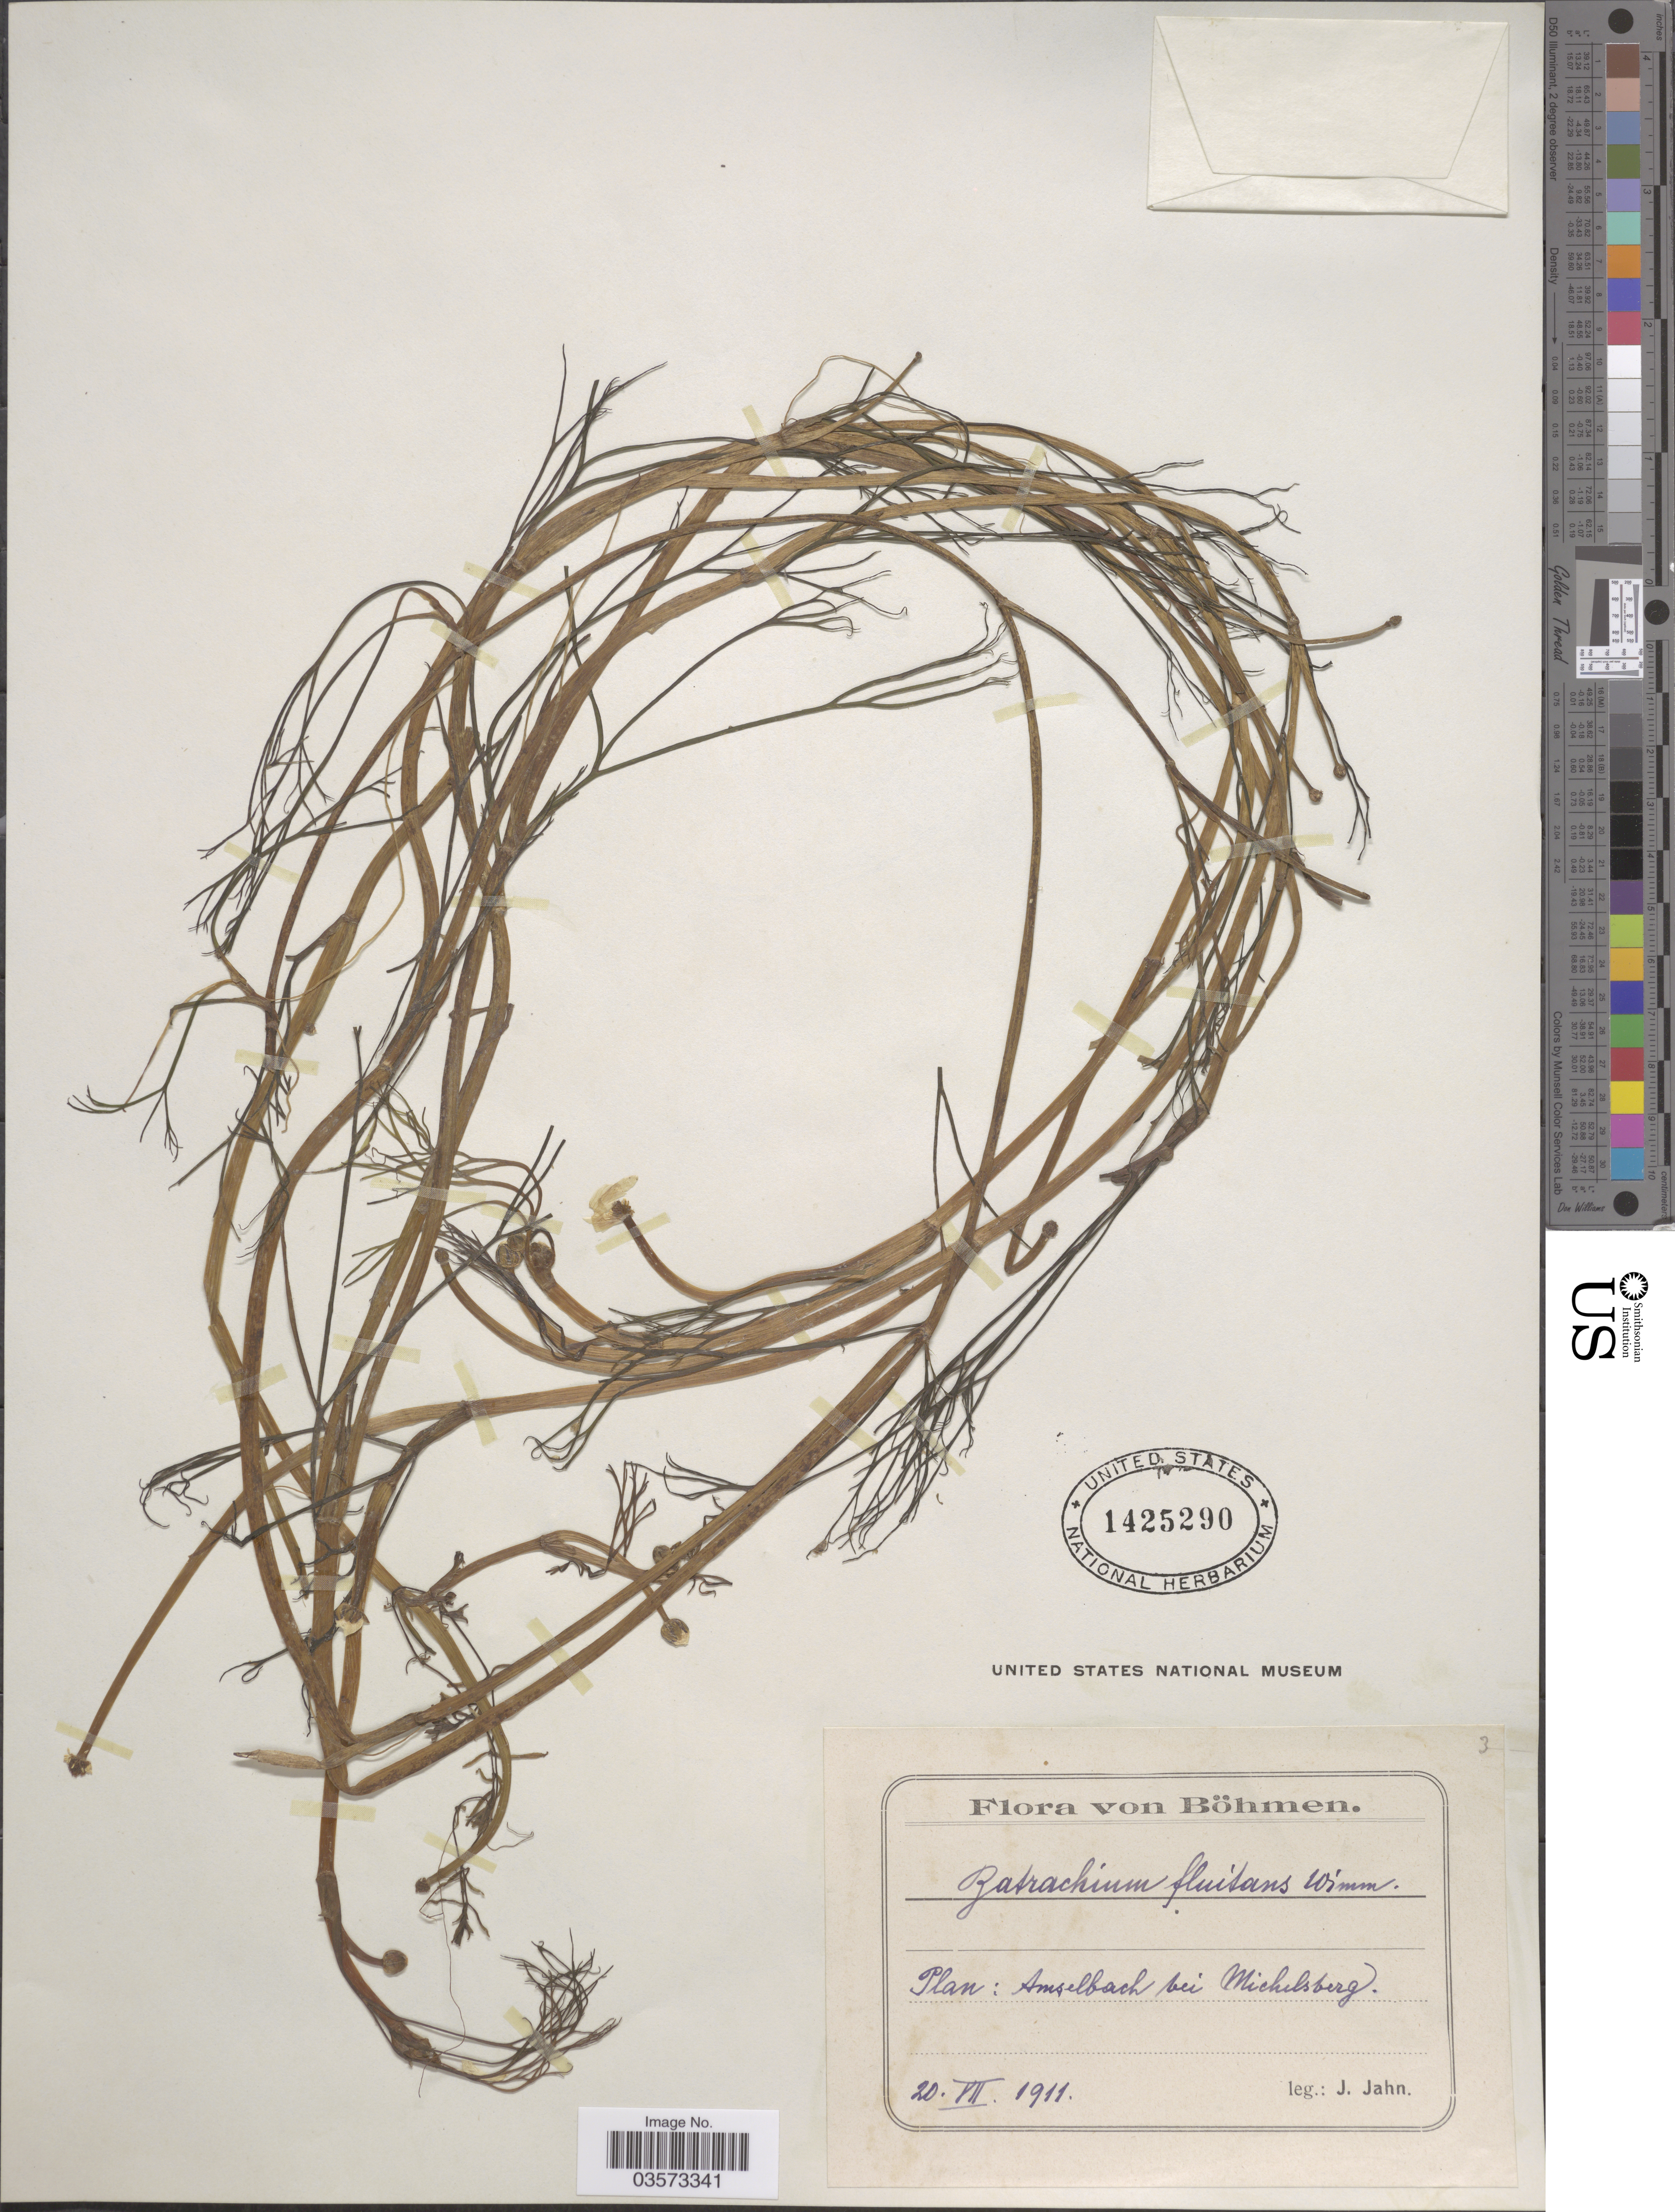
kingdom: Plantae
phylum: Tracheophyta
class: Magnoliopsida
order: Ranunculales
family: Ranunculaceae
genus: Ranunculus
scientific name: Ranunculus fluitans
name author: Lam.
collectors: J. Jahn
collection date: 1911-07-20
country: Czechia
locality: Böhmen. Plan: Amselbach bei Michelsberg.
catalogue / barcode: US 1425290